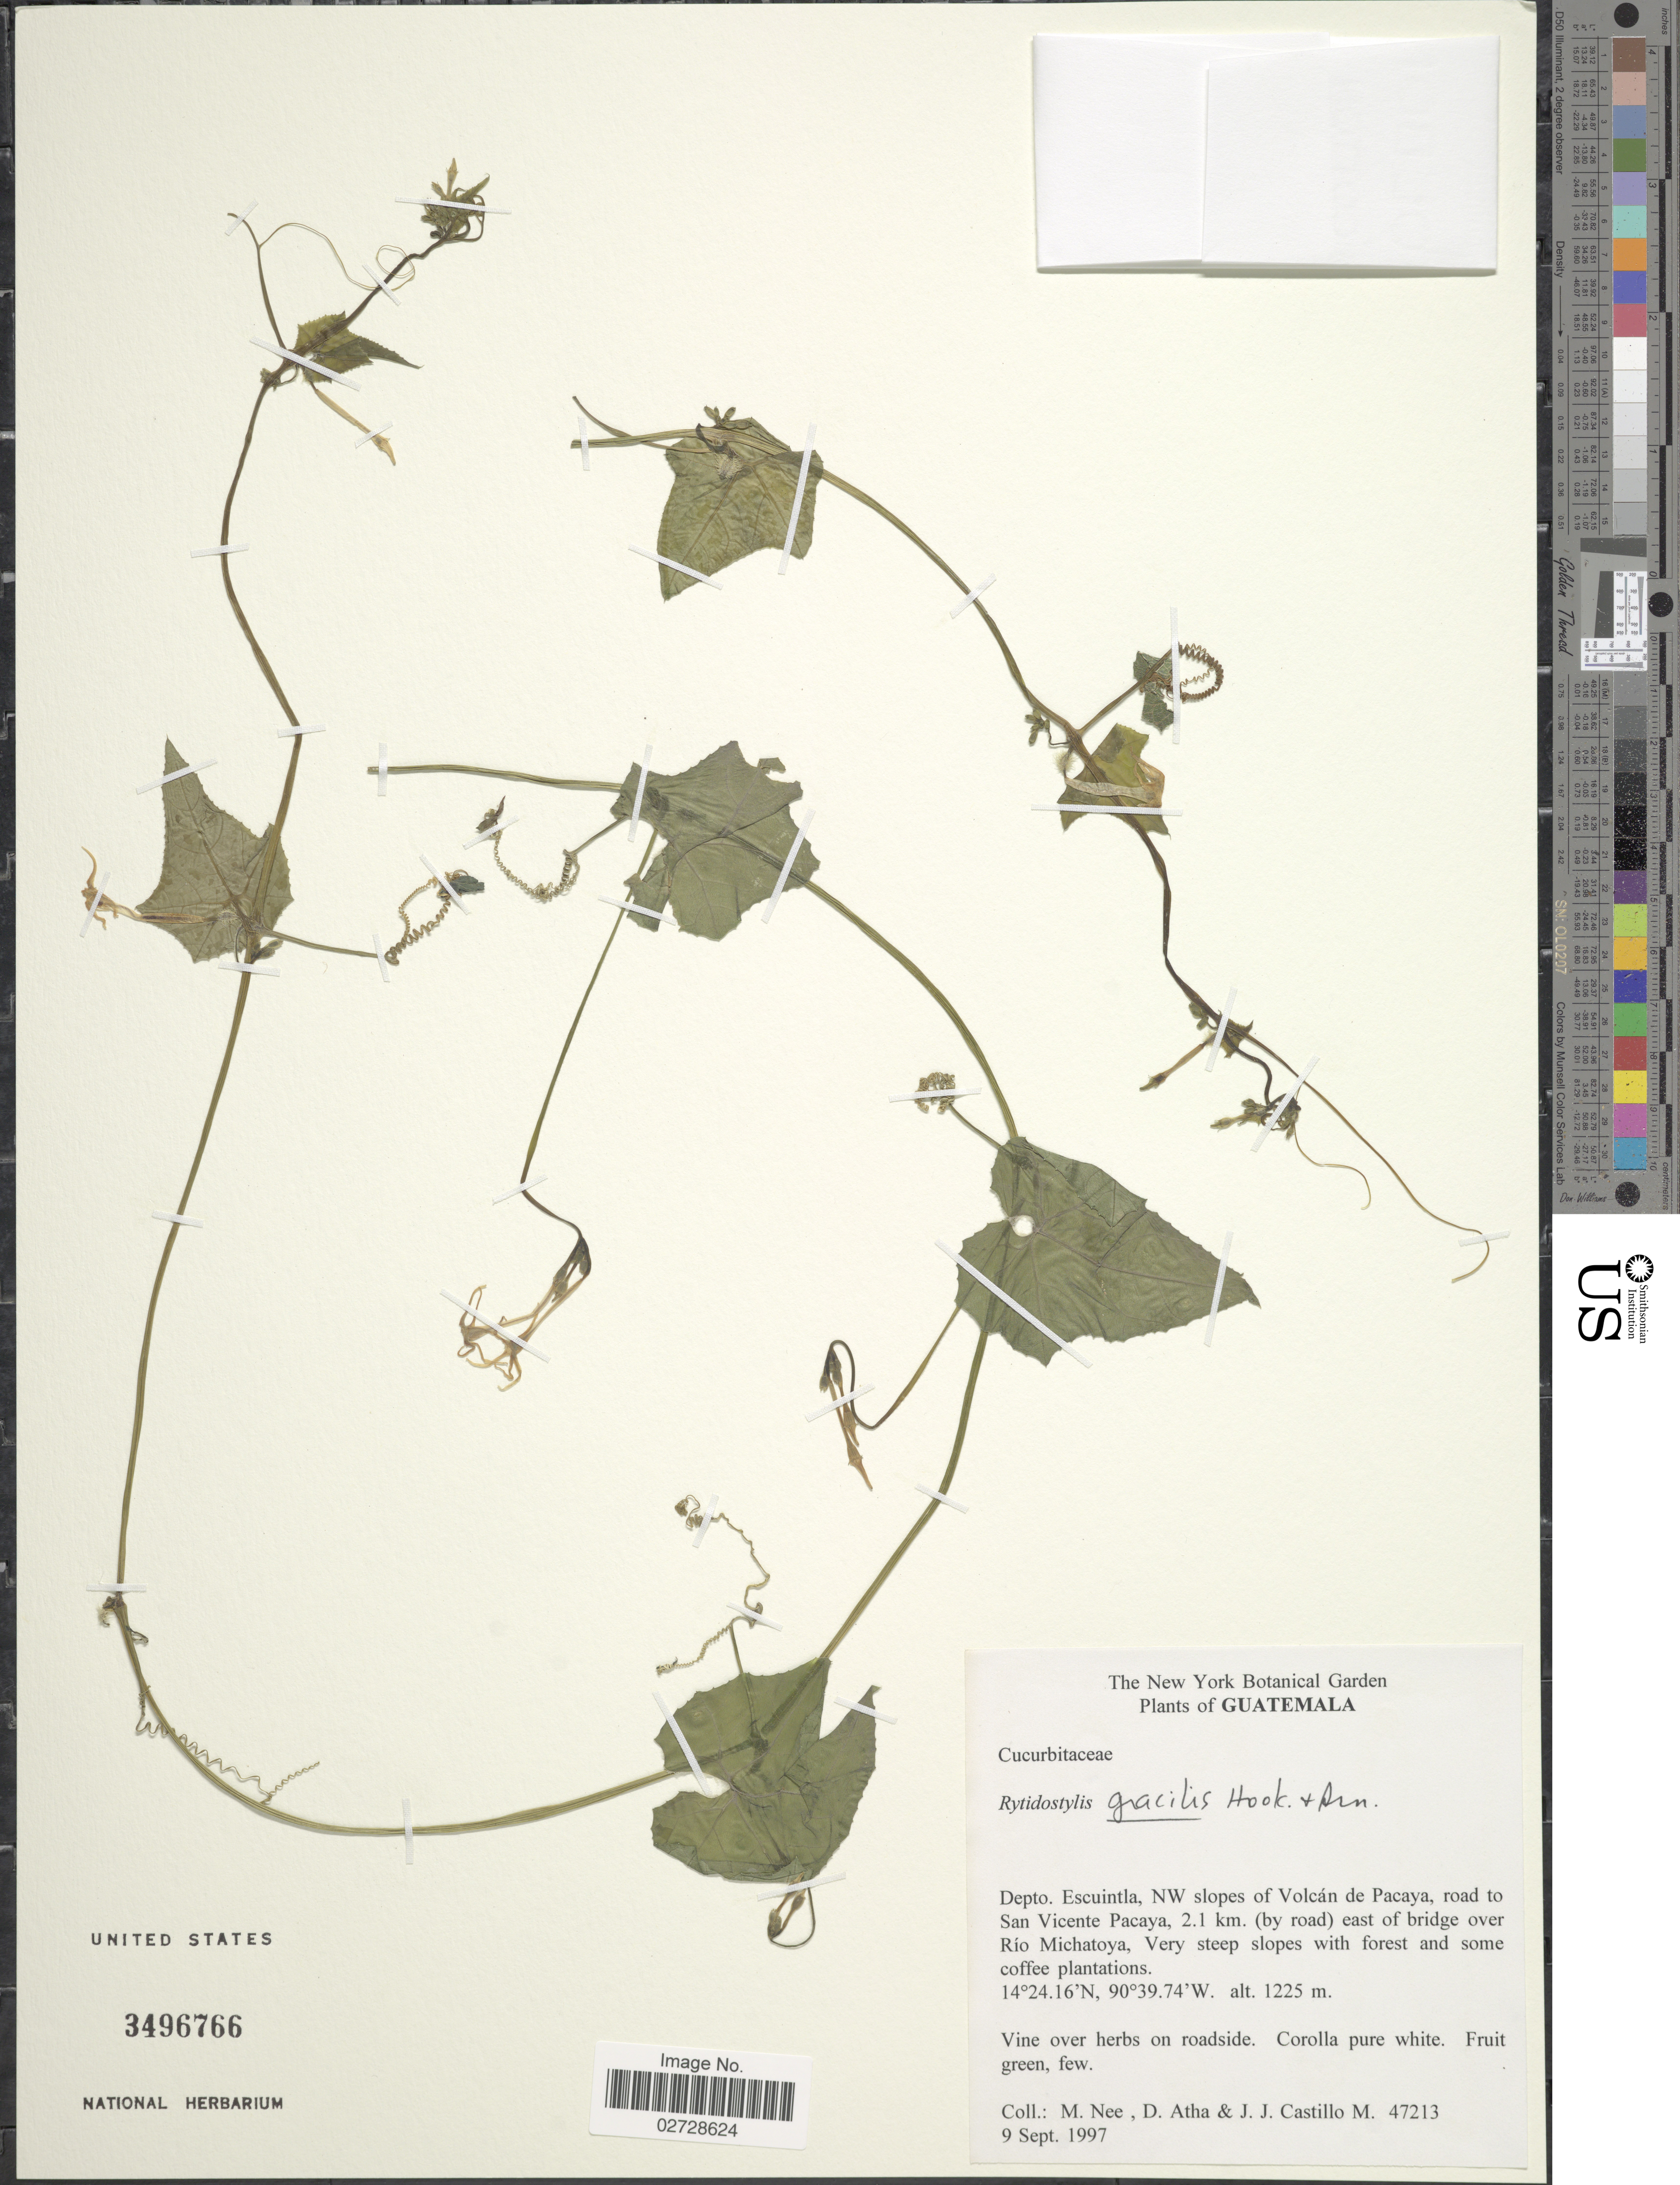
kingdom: Plantae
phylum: Tracheophyta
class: Magnoliopsida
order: Cucurbitales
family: Cucurbitaceae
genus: Cyclanthera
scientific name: Cyclanthera carthagenensis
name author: (Jacq.) H. Schaef. & S.S. Renner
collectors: M. Nee, D. Atha & J. Castillo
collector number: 47213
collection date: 1997-09-09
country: Guatemala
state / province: Escuintla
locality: NW slopes of Volcan de Pacaya, road to San Vicente Pacaya, 2.1 km. ( by road) east of bridge over Rio Michatoya, very steep slopes with forest and some coffee plantations, on roadside.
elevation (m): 1225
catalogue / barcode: US 3496766